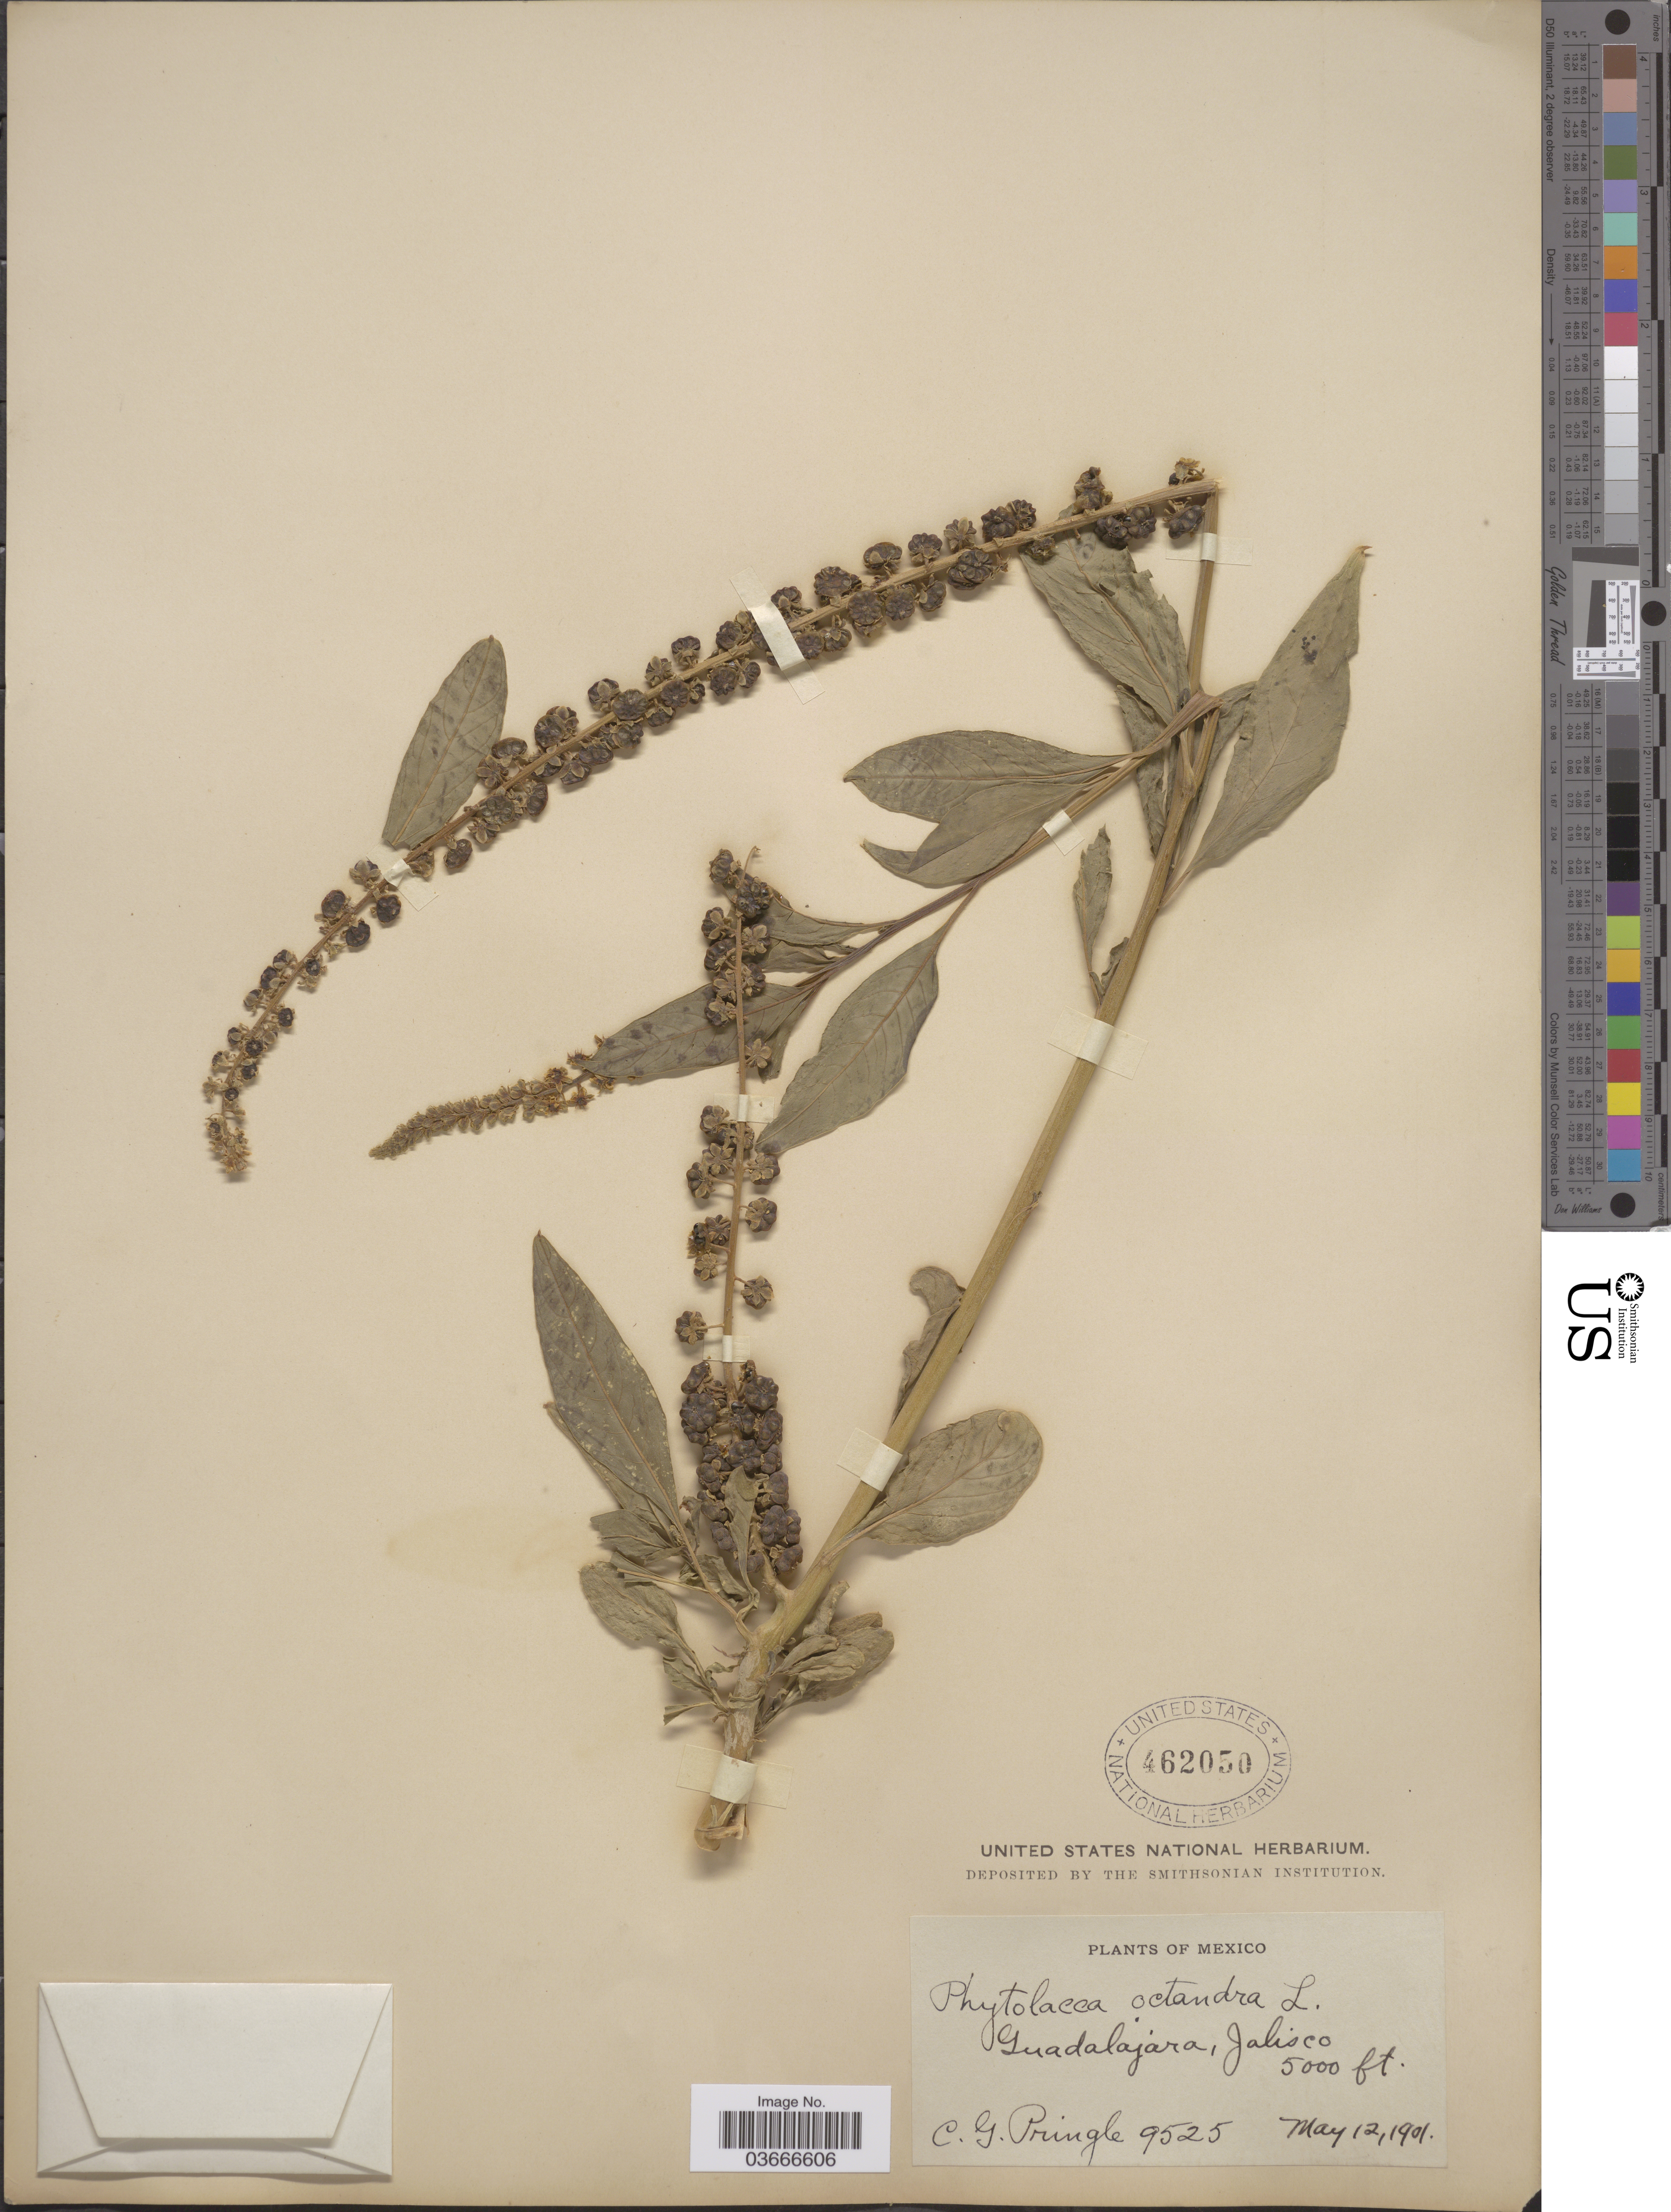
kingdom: Plantae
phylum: Tracheophyta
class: Magnoliopsida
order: Caryophyllales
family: Phytolaccaceae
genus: Phytolacca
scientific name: Phytolacca octandra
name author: L.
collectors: C. G. Pringle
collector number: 9525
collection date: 1901-05-12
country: Mexico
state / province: Jalisco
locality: Guadalajara.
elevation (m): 1524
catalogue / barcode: US 462050